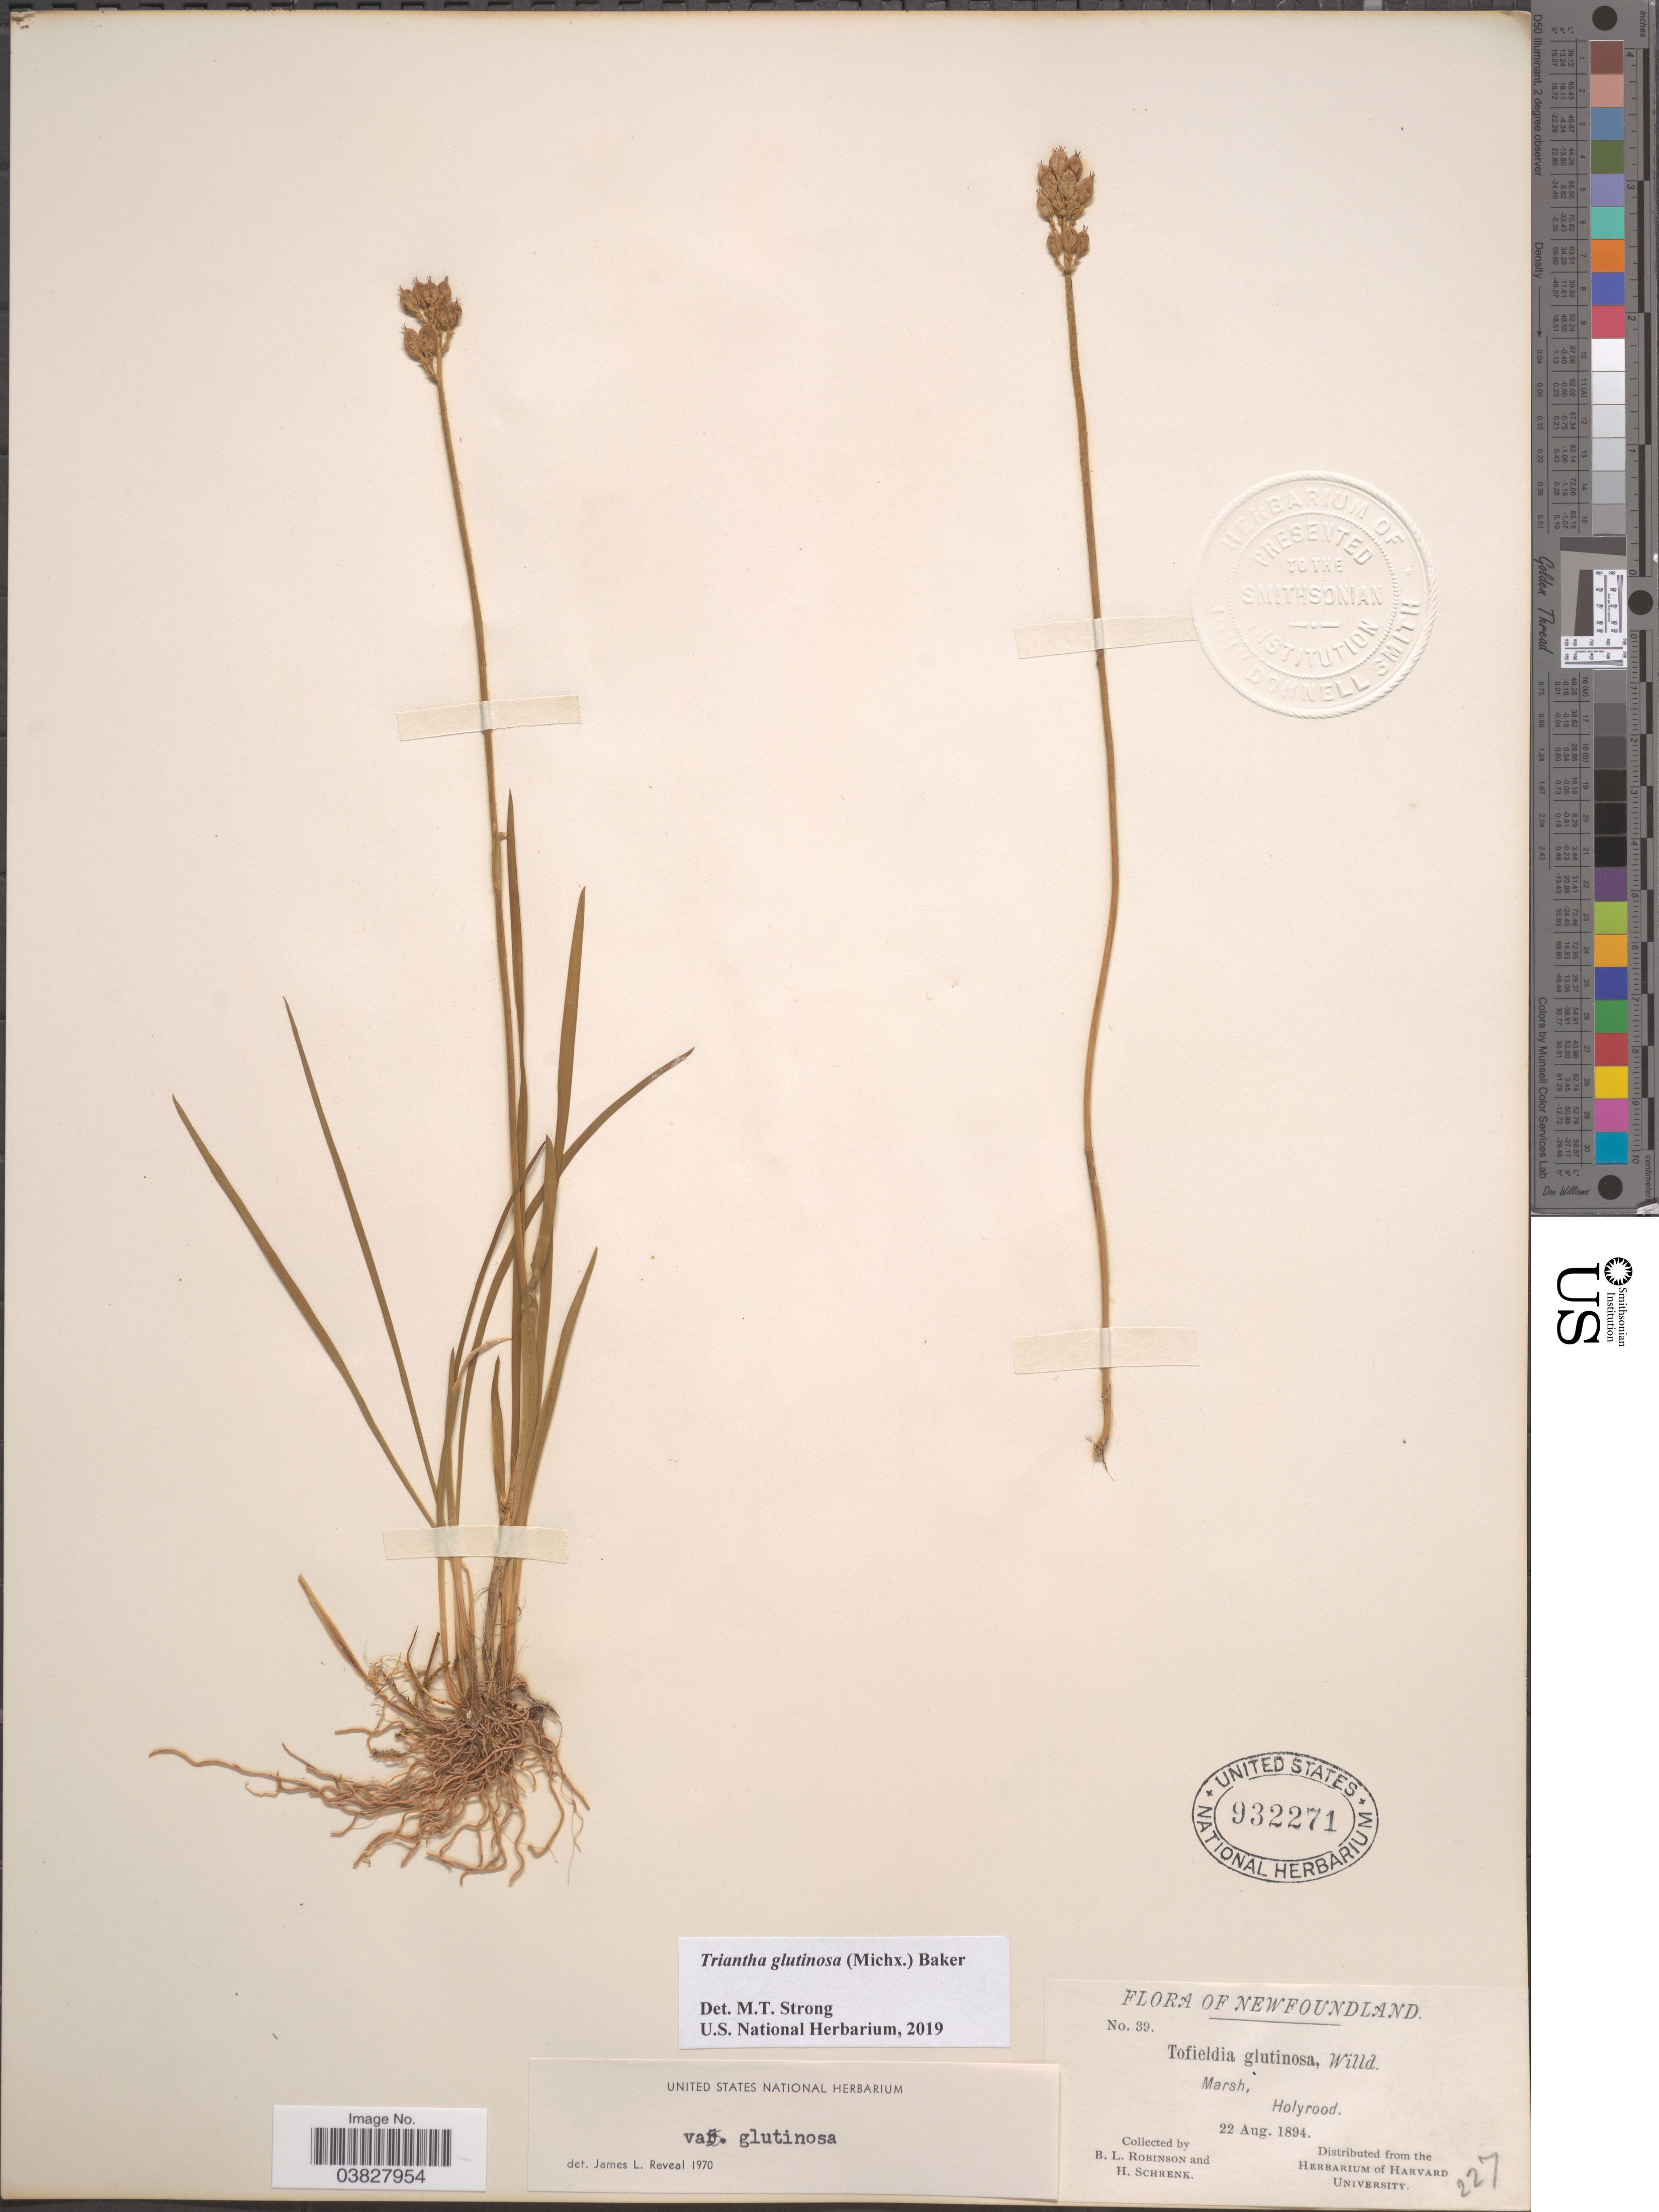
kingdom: Plantae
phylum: Tracheophyta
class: Liliopsida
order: Alismatales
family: Tofieldiaceae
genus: Triantha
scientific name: Triantha glutinosa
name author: (Michx.) Baker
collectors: B. L. Robinson & H. Schrenk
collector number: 39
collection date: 1894-08-22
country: Canada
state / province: Newfoundland and Labrador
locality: Marsh, Holyrood.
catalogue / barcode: US 932271